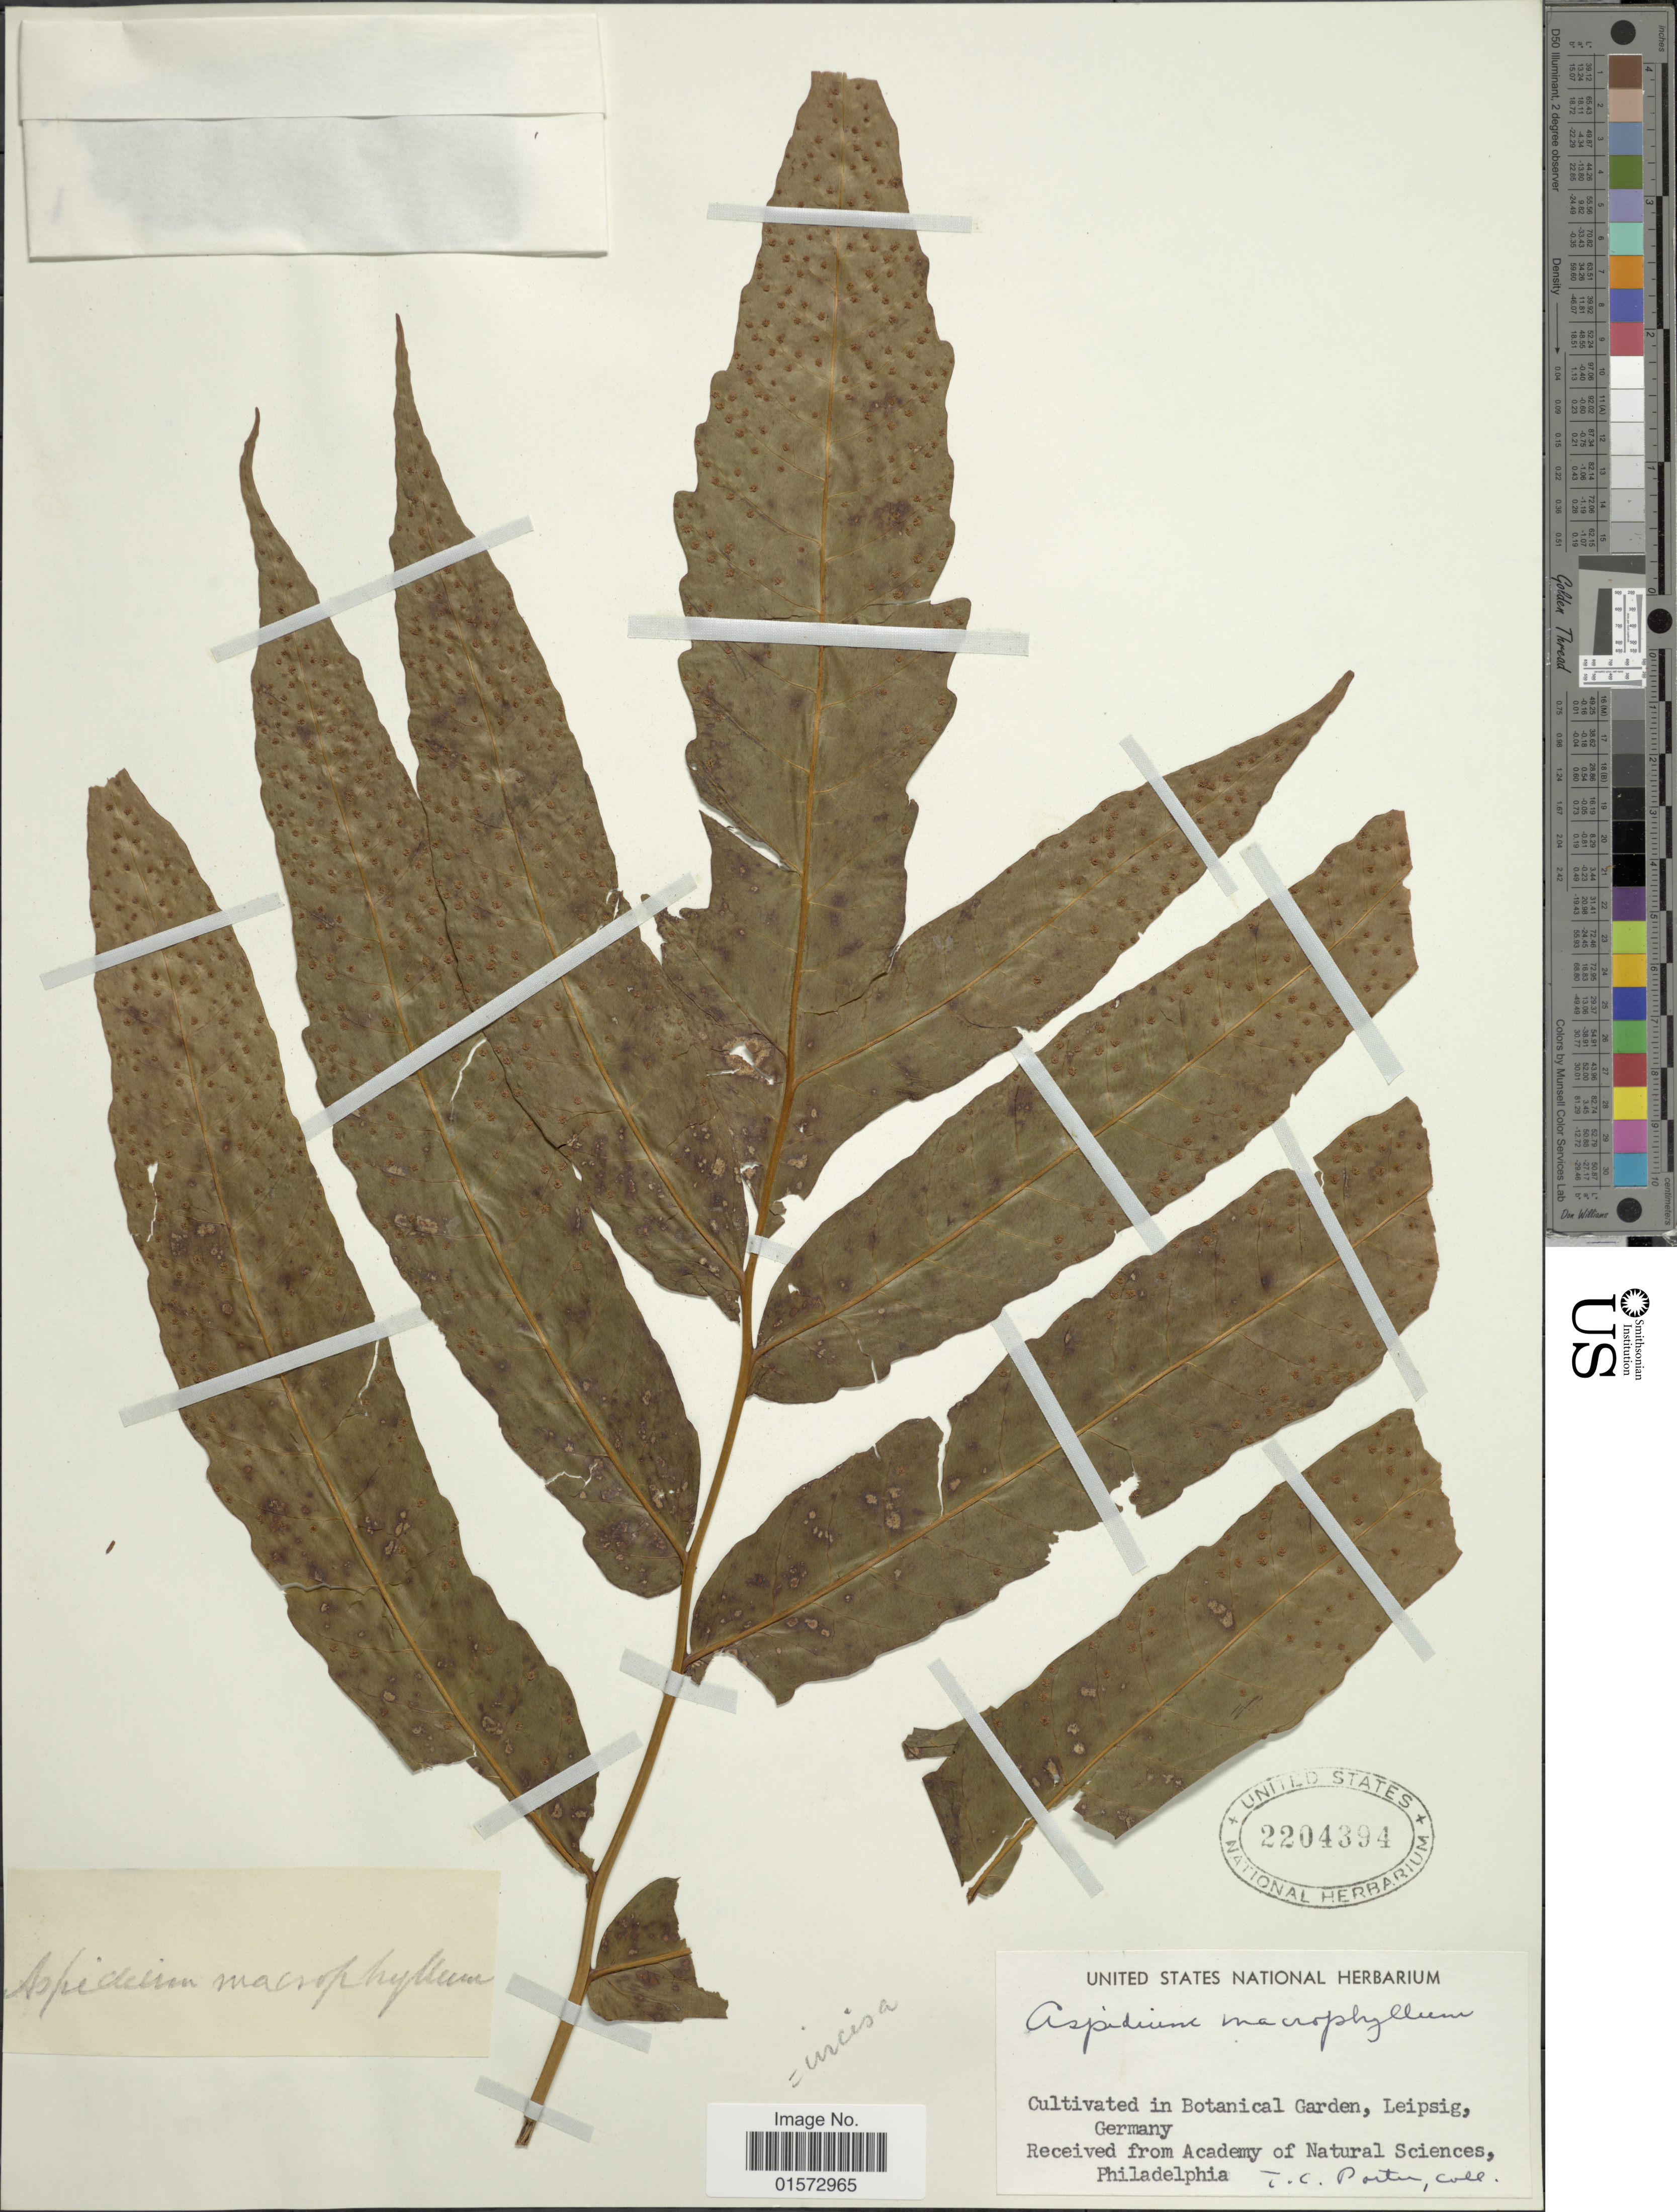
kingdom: Plantae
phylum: Tracheophyta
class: Polypodiopsida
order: Polypodiales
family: Tectariaceae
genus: Tectaria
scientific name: Tectaria incisa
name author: Cav.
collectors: T. C. Porter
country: Germany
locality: In Botanical Garden, Leipsig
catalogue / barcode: US 2204394